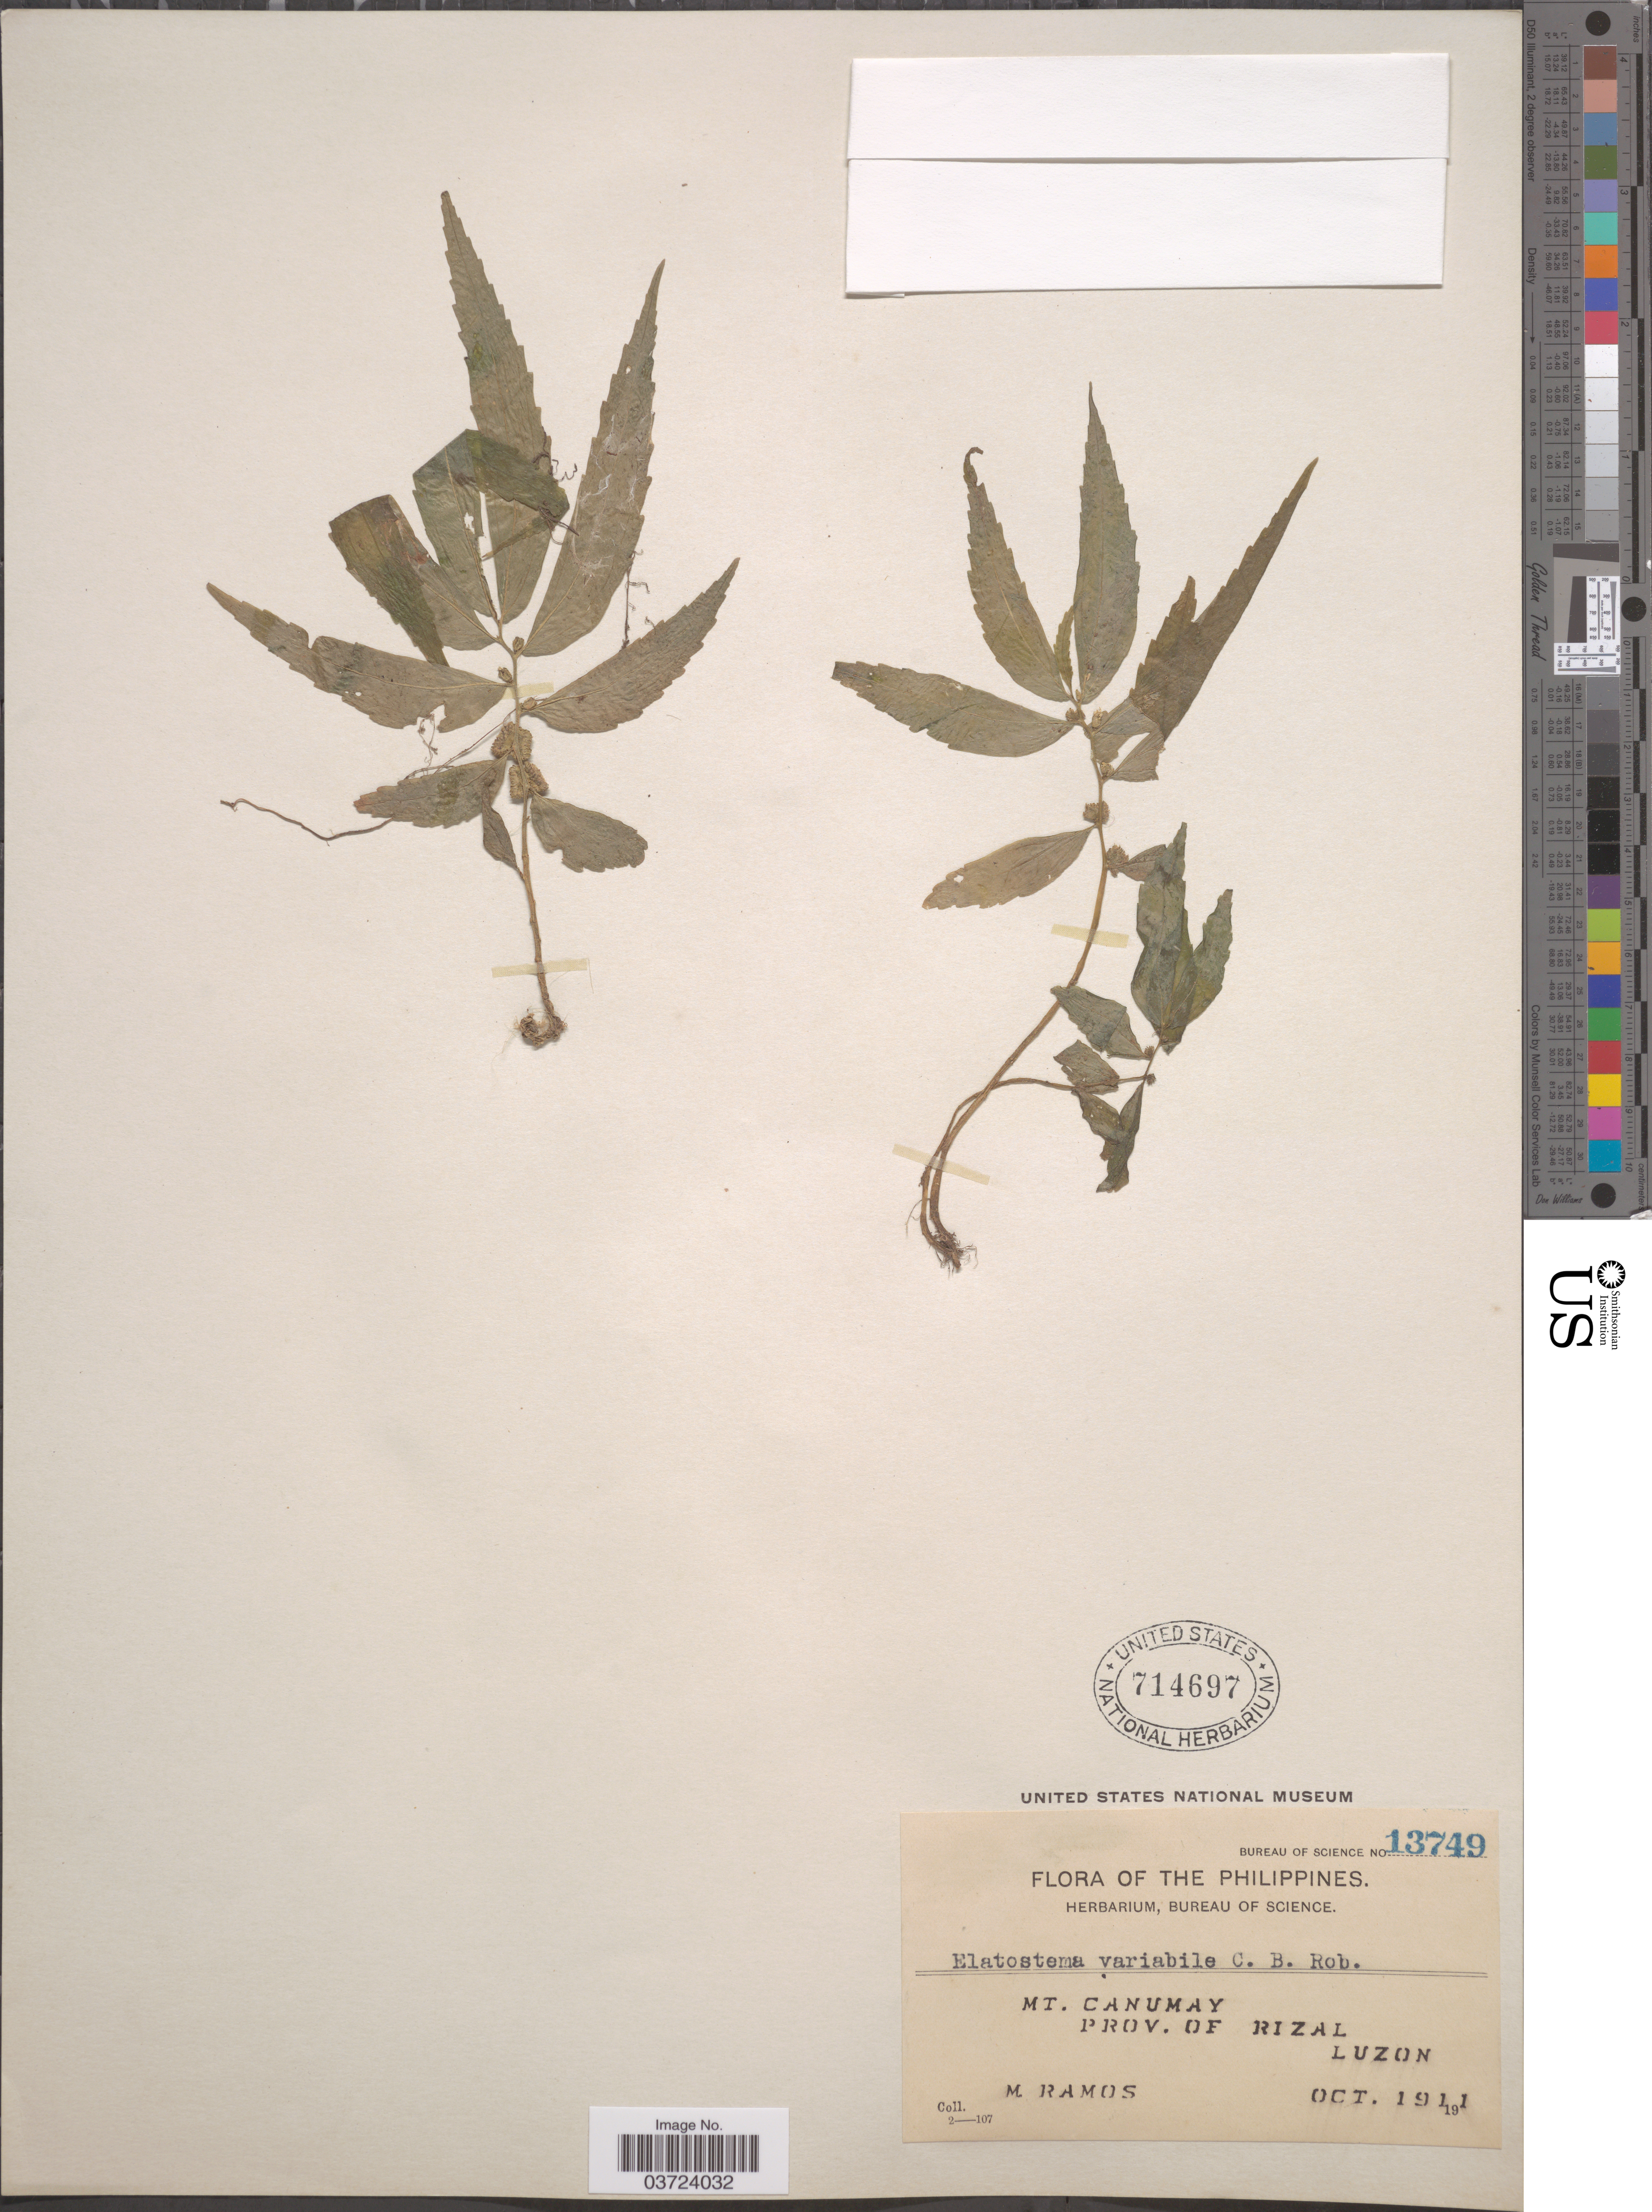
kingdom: Plantae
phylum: Tracheophyta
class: Magnoliopsida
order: Rosales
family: Urticaceae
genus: Elatostema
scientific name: Elatostema variabile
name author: C.B. Rob.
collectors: M. Ramos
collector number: Bureau of Science 13749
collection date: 1911-10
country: Philippines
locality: Mt. Canumay. Prov. of Rizal. Luzon.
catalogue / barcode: US 714697